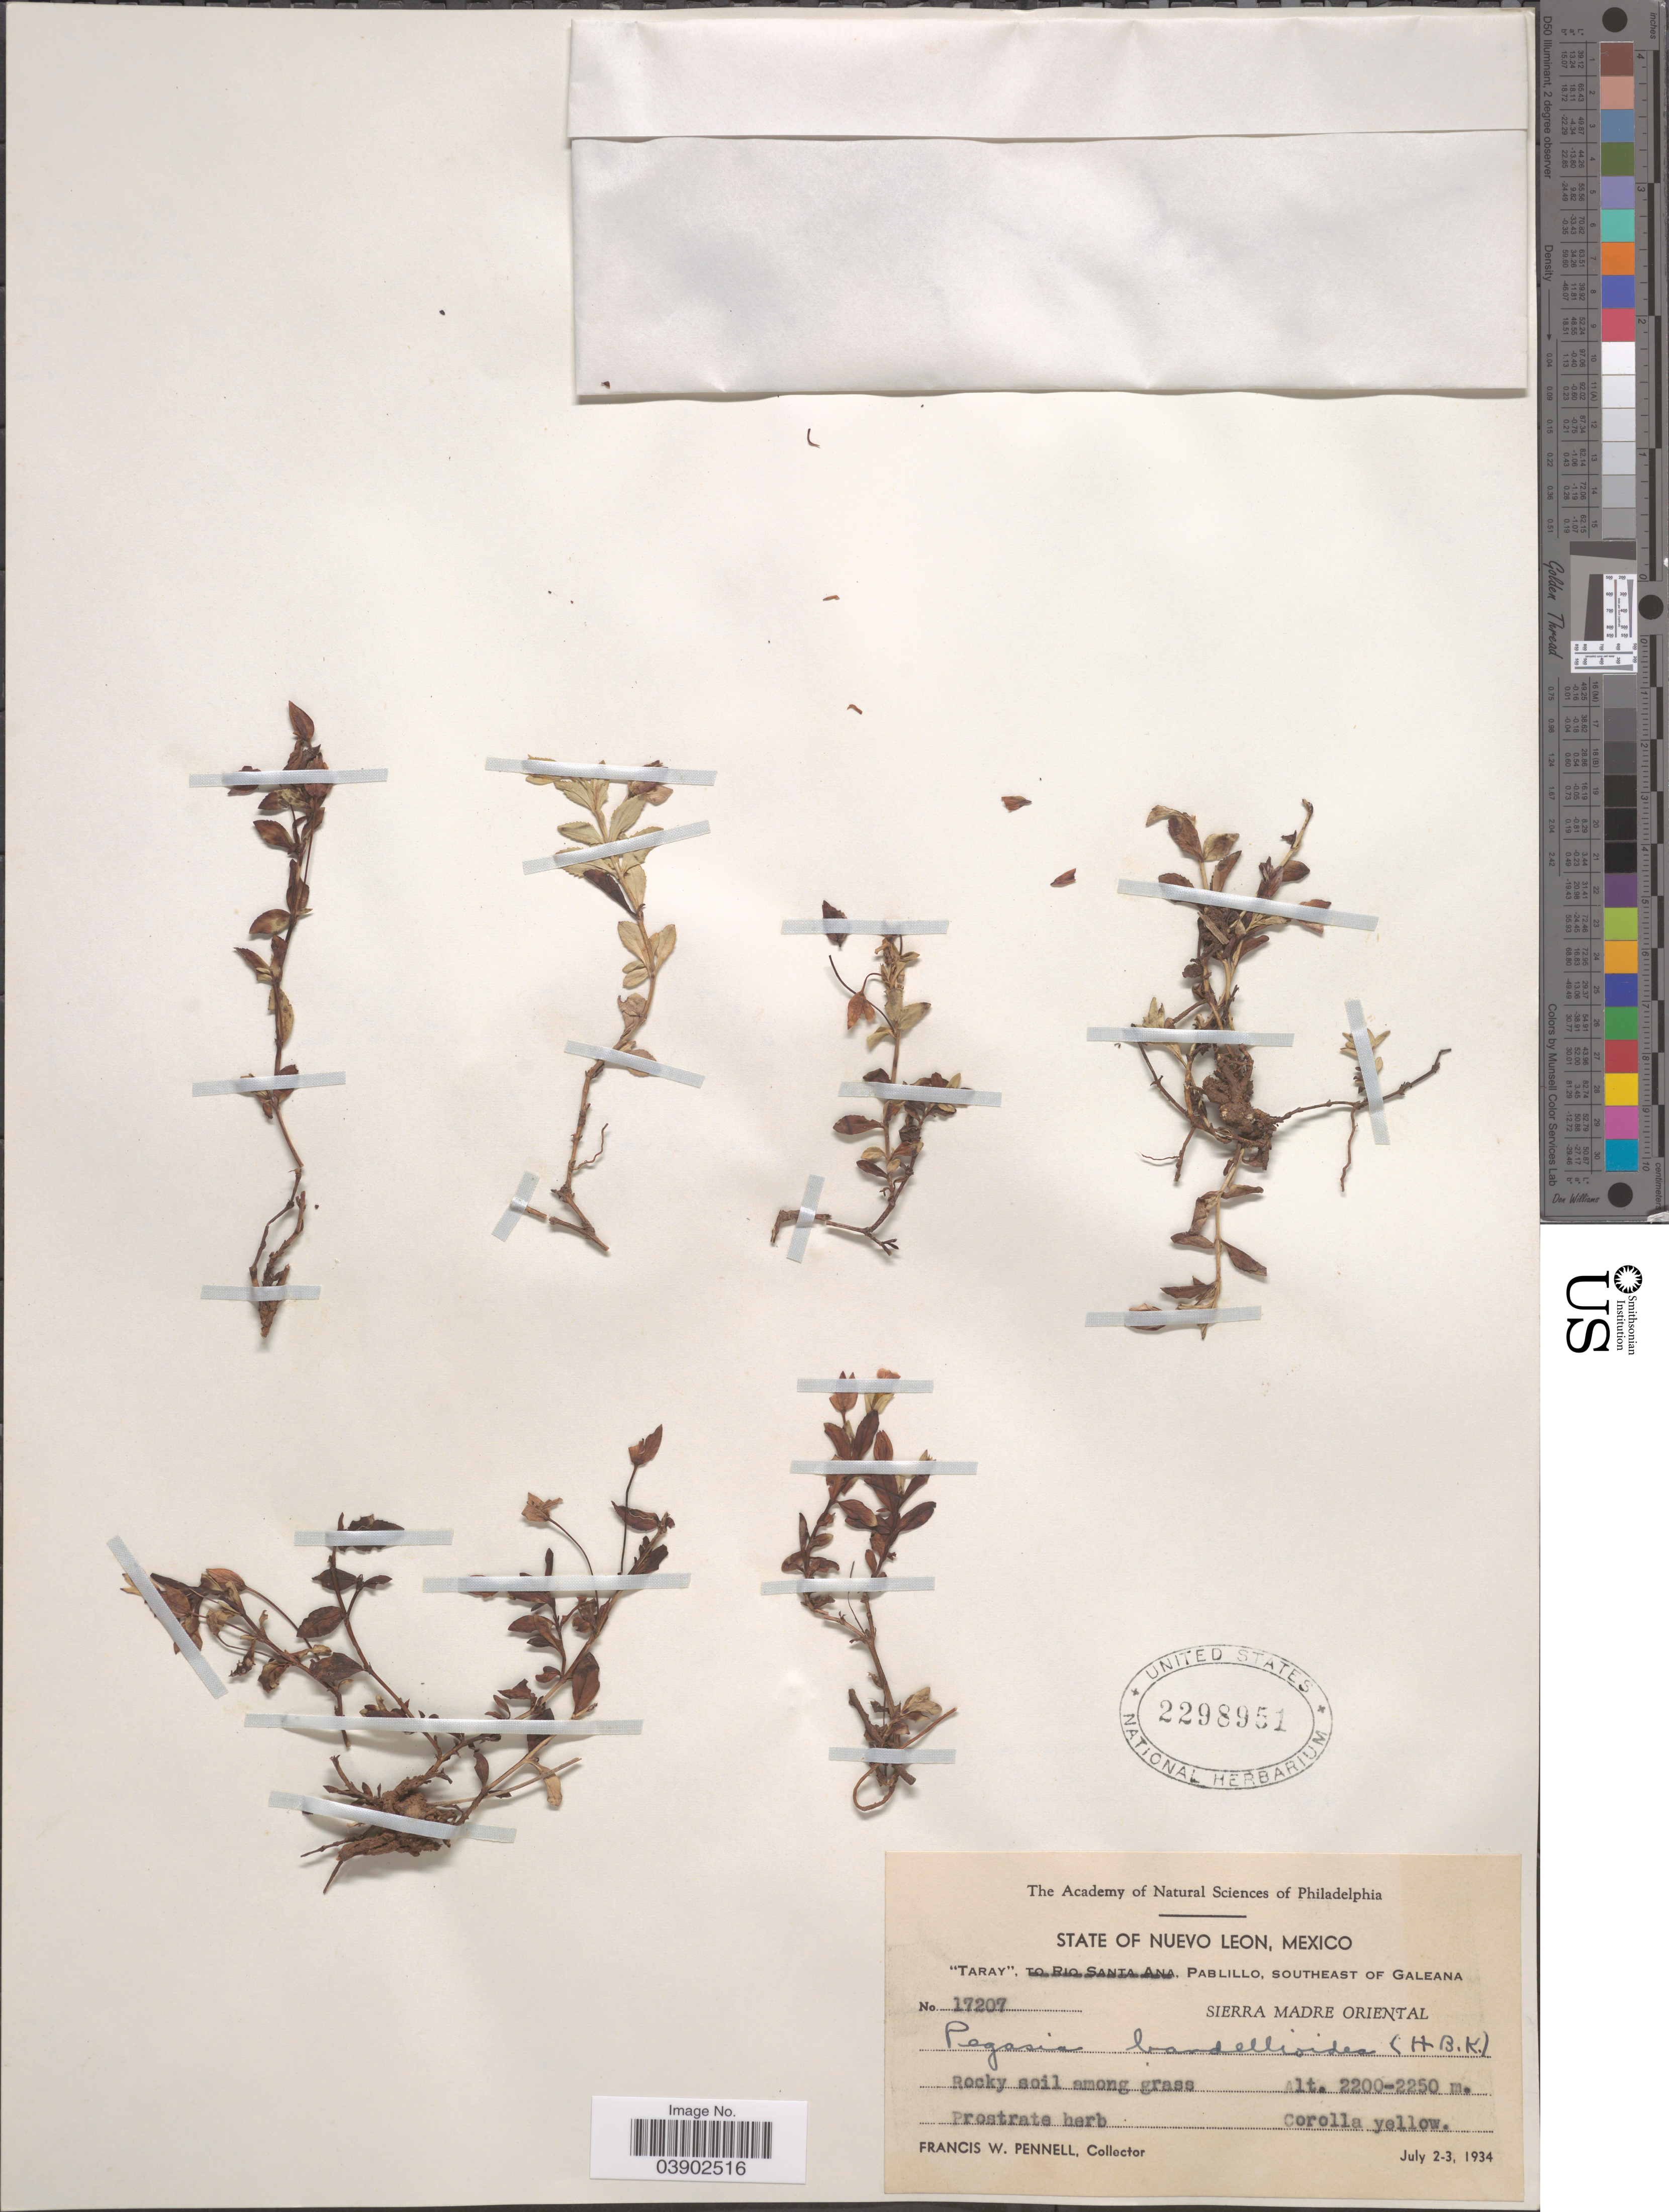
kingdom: Plantae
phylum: Tracheophyta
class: Magnoliopsida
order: Lamiales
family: Plantaginaceae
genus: Mecardonia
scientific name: Mecardonia procumbens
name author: (Mill.) Small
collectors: F. W. Pennell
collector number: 17207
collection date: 1934-07-02/1934-07-03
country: Mexico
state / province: Nuevo León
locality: Taray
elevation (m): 2200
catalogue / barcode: US 2298951